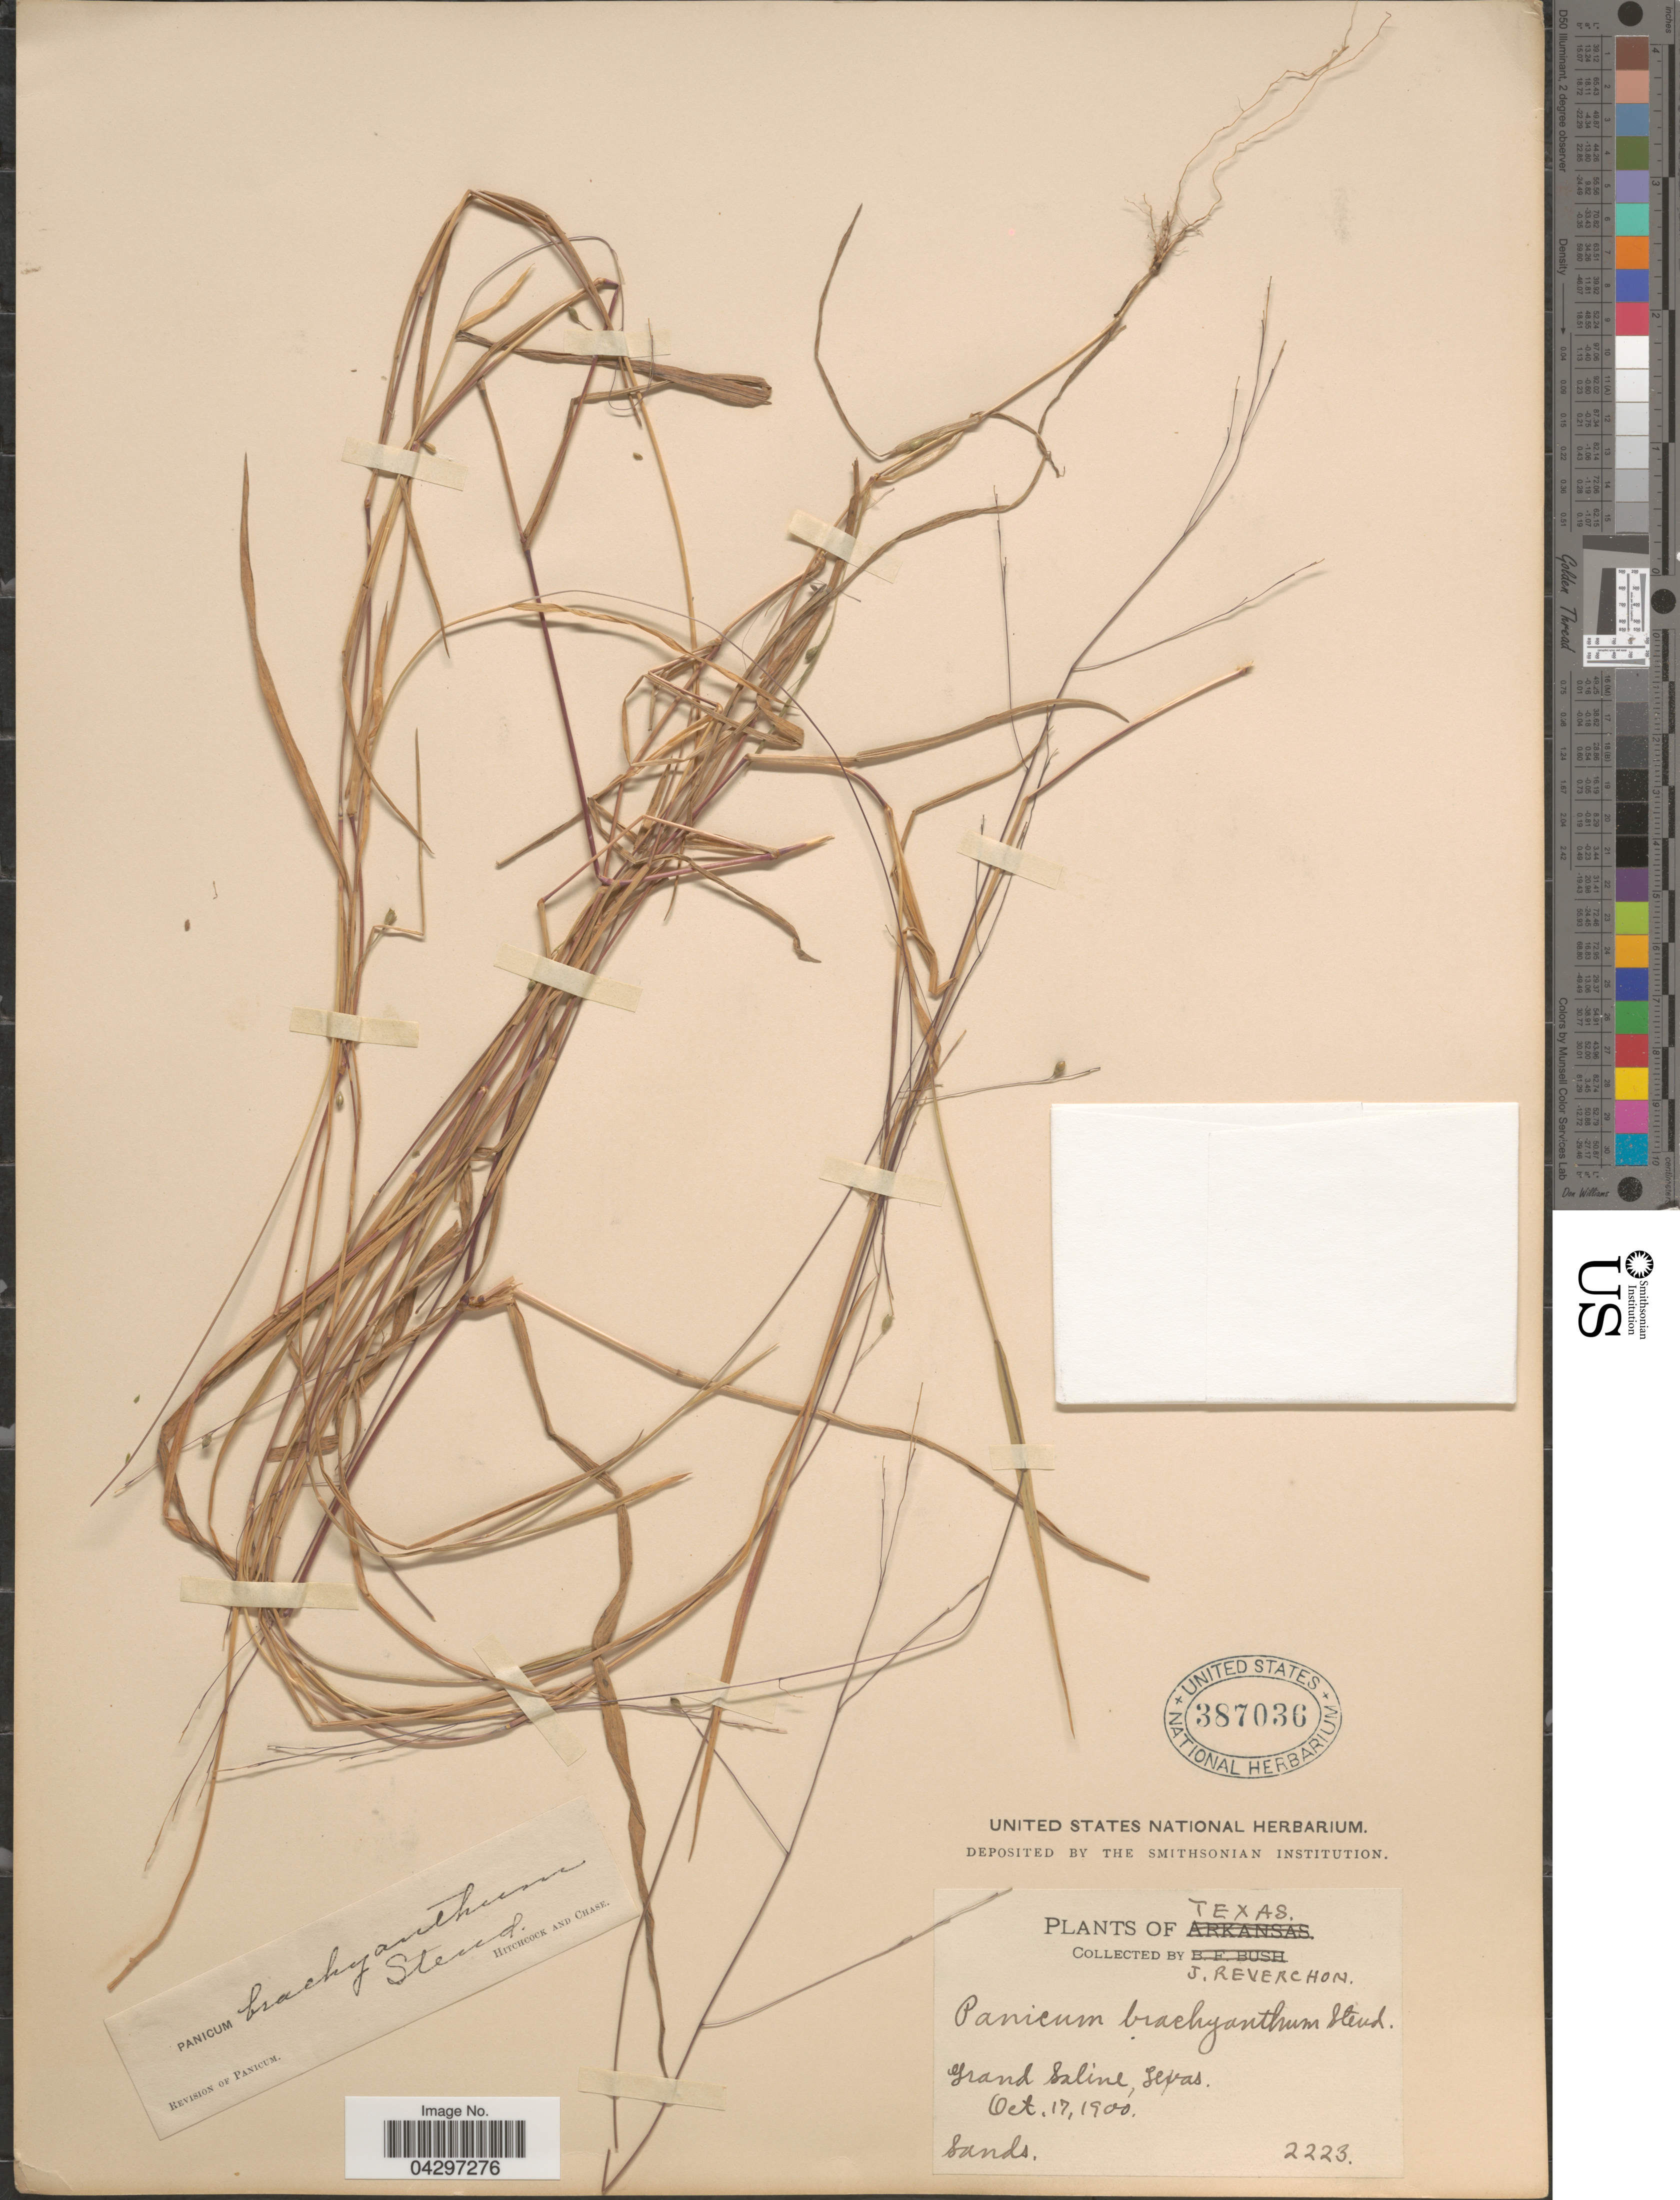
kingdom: Plantae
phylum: Tracheophyta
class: Liliopsida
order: Poales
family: Poaceae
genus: Panicum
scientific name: Panicum brachyanthum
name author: Steud.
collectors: J. Reverchon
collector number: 2223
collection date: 1900-10-17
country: United States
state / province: Texas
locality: Grand Saline.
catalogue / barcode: US 387036